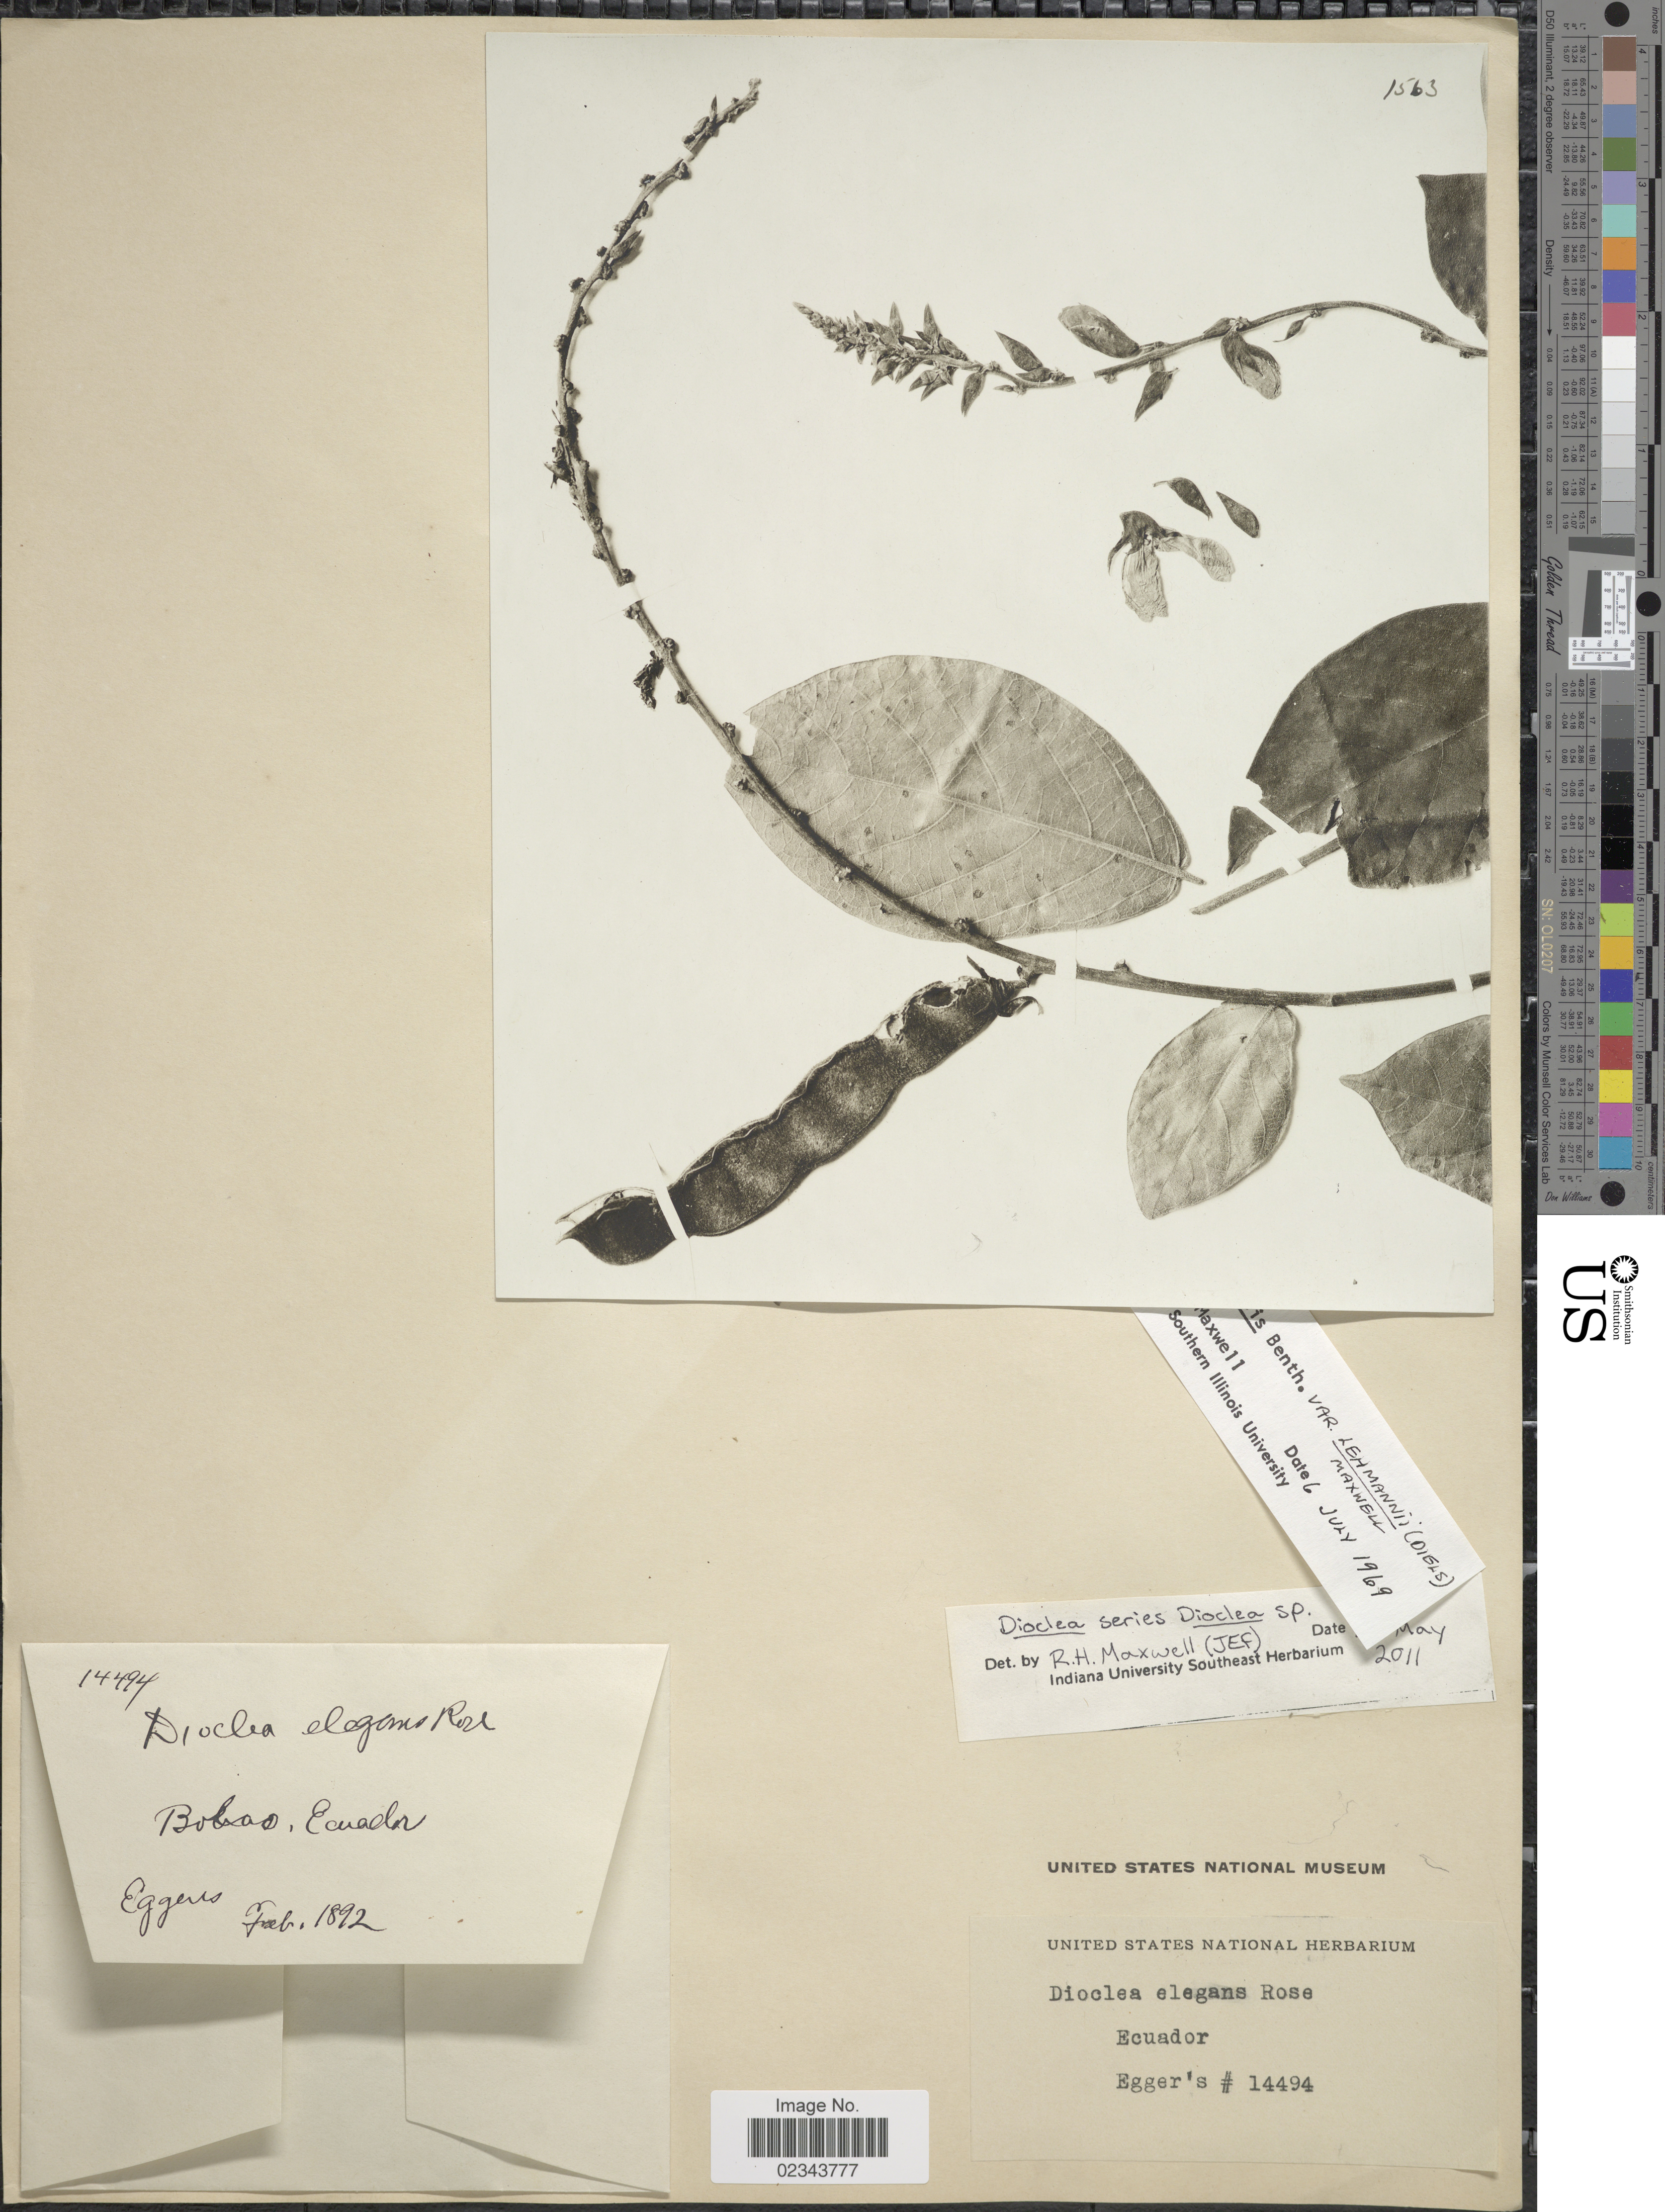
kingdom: Plantae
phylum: Tracheophyta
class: Magnoliopsida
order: Fabales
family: Fabaceae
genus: Dioclea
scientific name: Dioclea sp.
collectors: -. Eggers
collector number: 14494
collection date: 1812-02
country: Ecuador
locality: Balao.